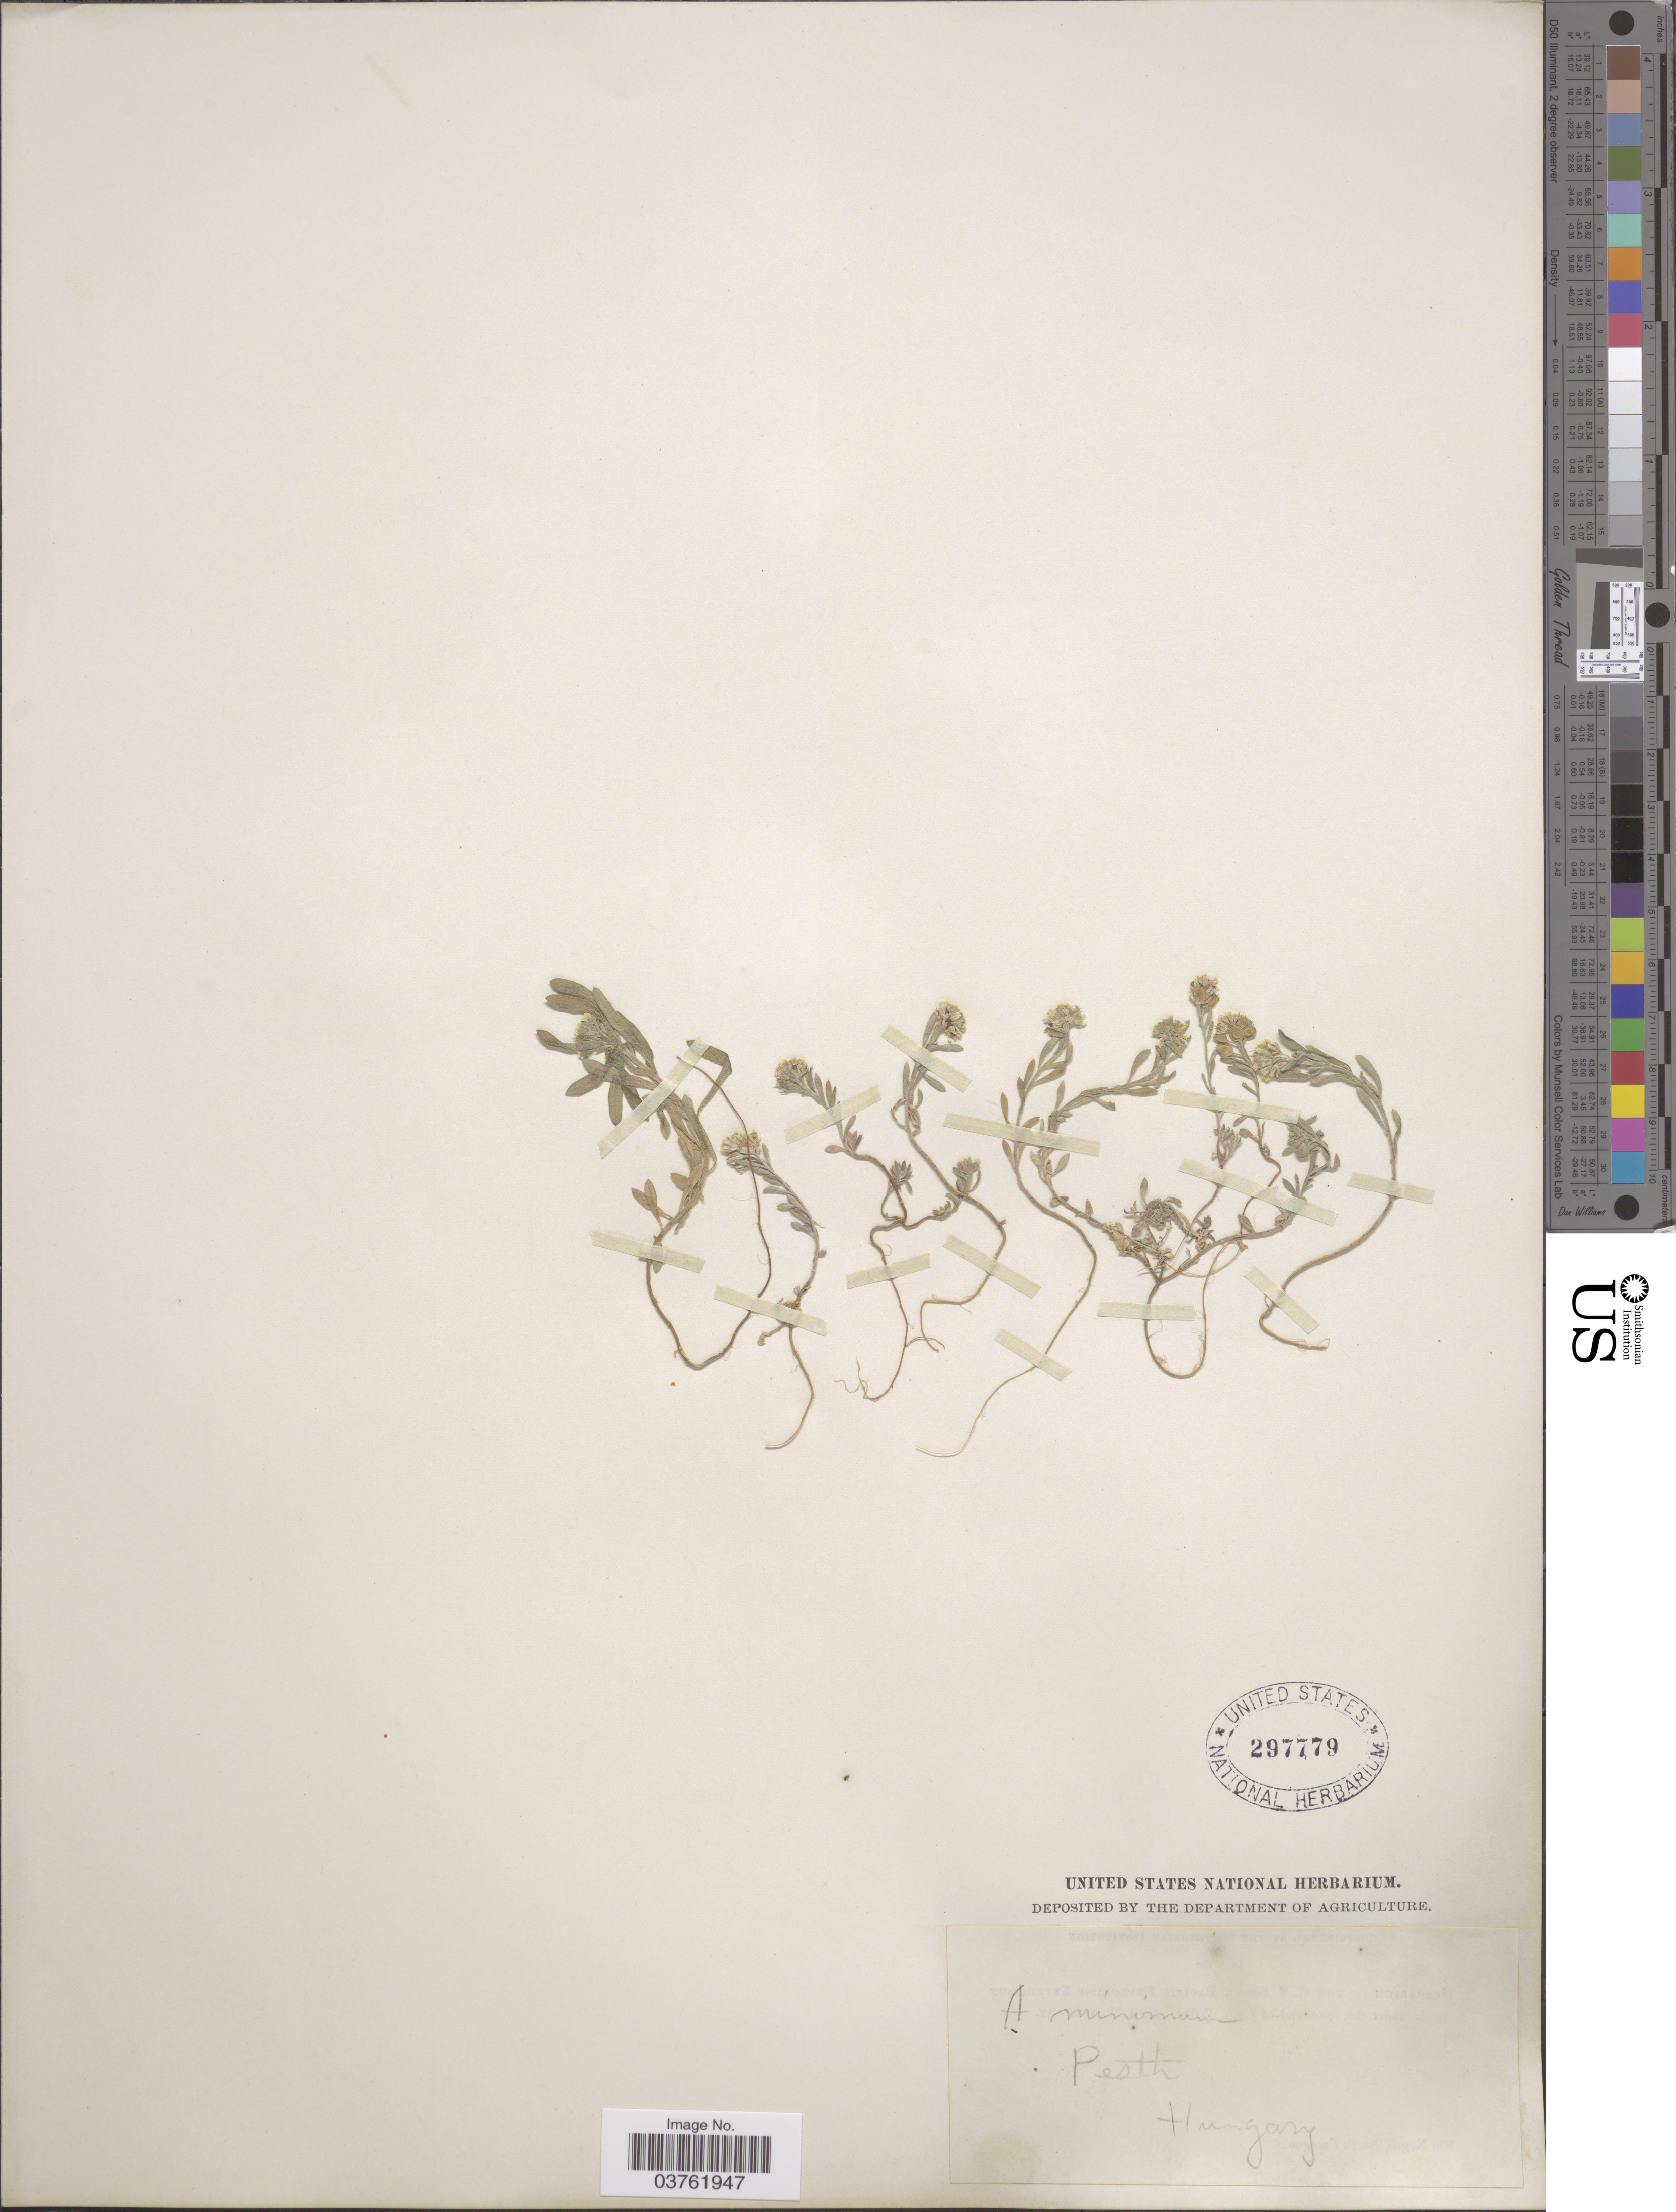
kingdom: Plantae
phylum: Tracheophyta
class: Magnoliopsida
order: Brassicales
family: Brassicaceae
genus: Alyssum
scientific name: Alyssum minimum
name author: L.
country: Hungary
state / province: Pest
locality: Pesth.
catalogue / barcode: US 297779